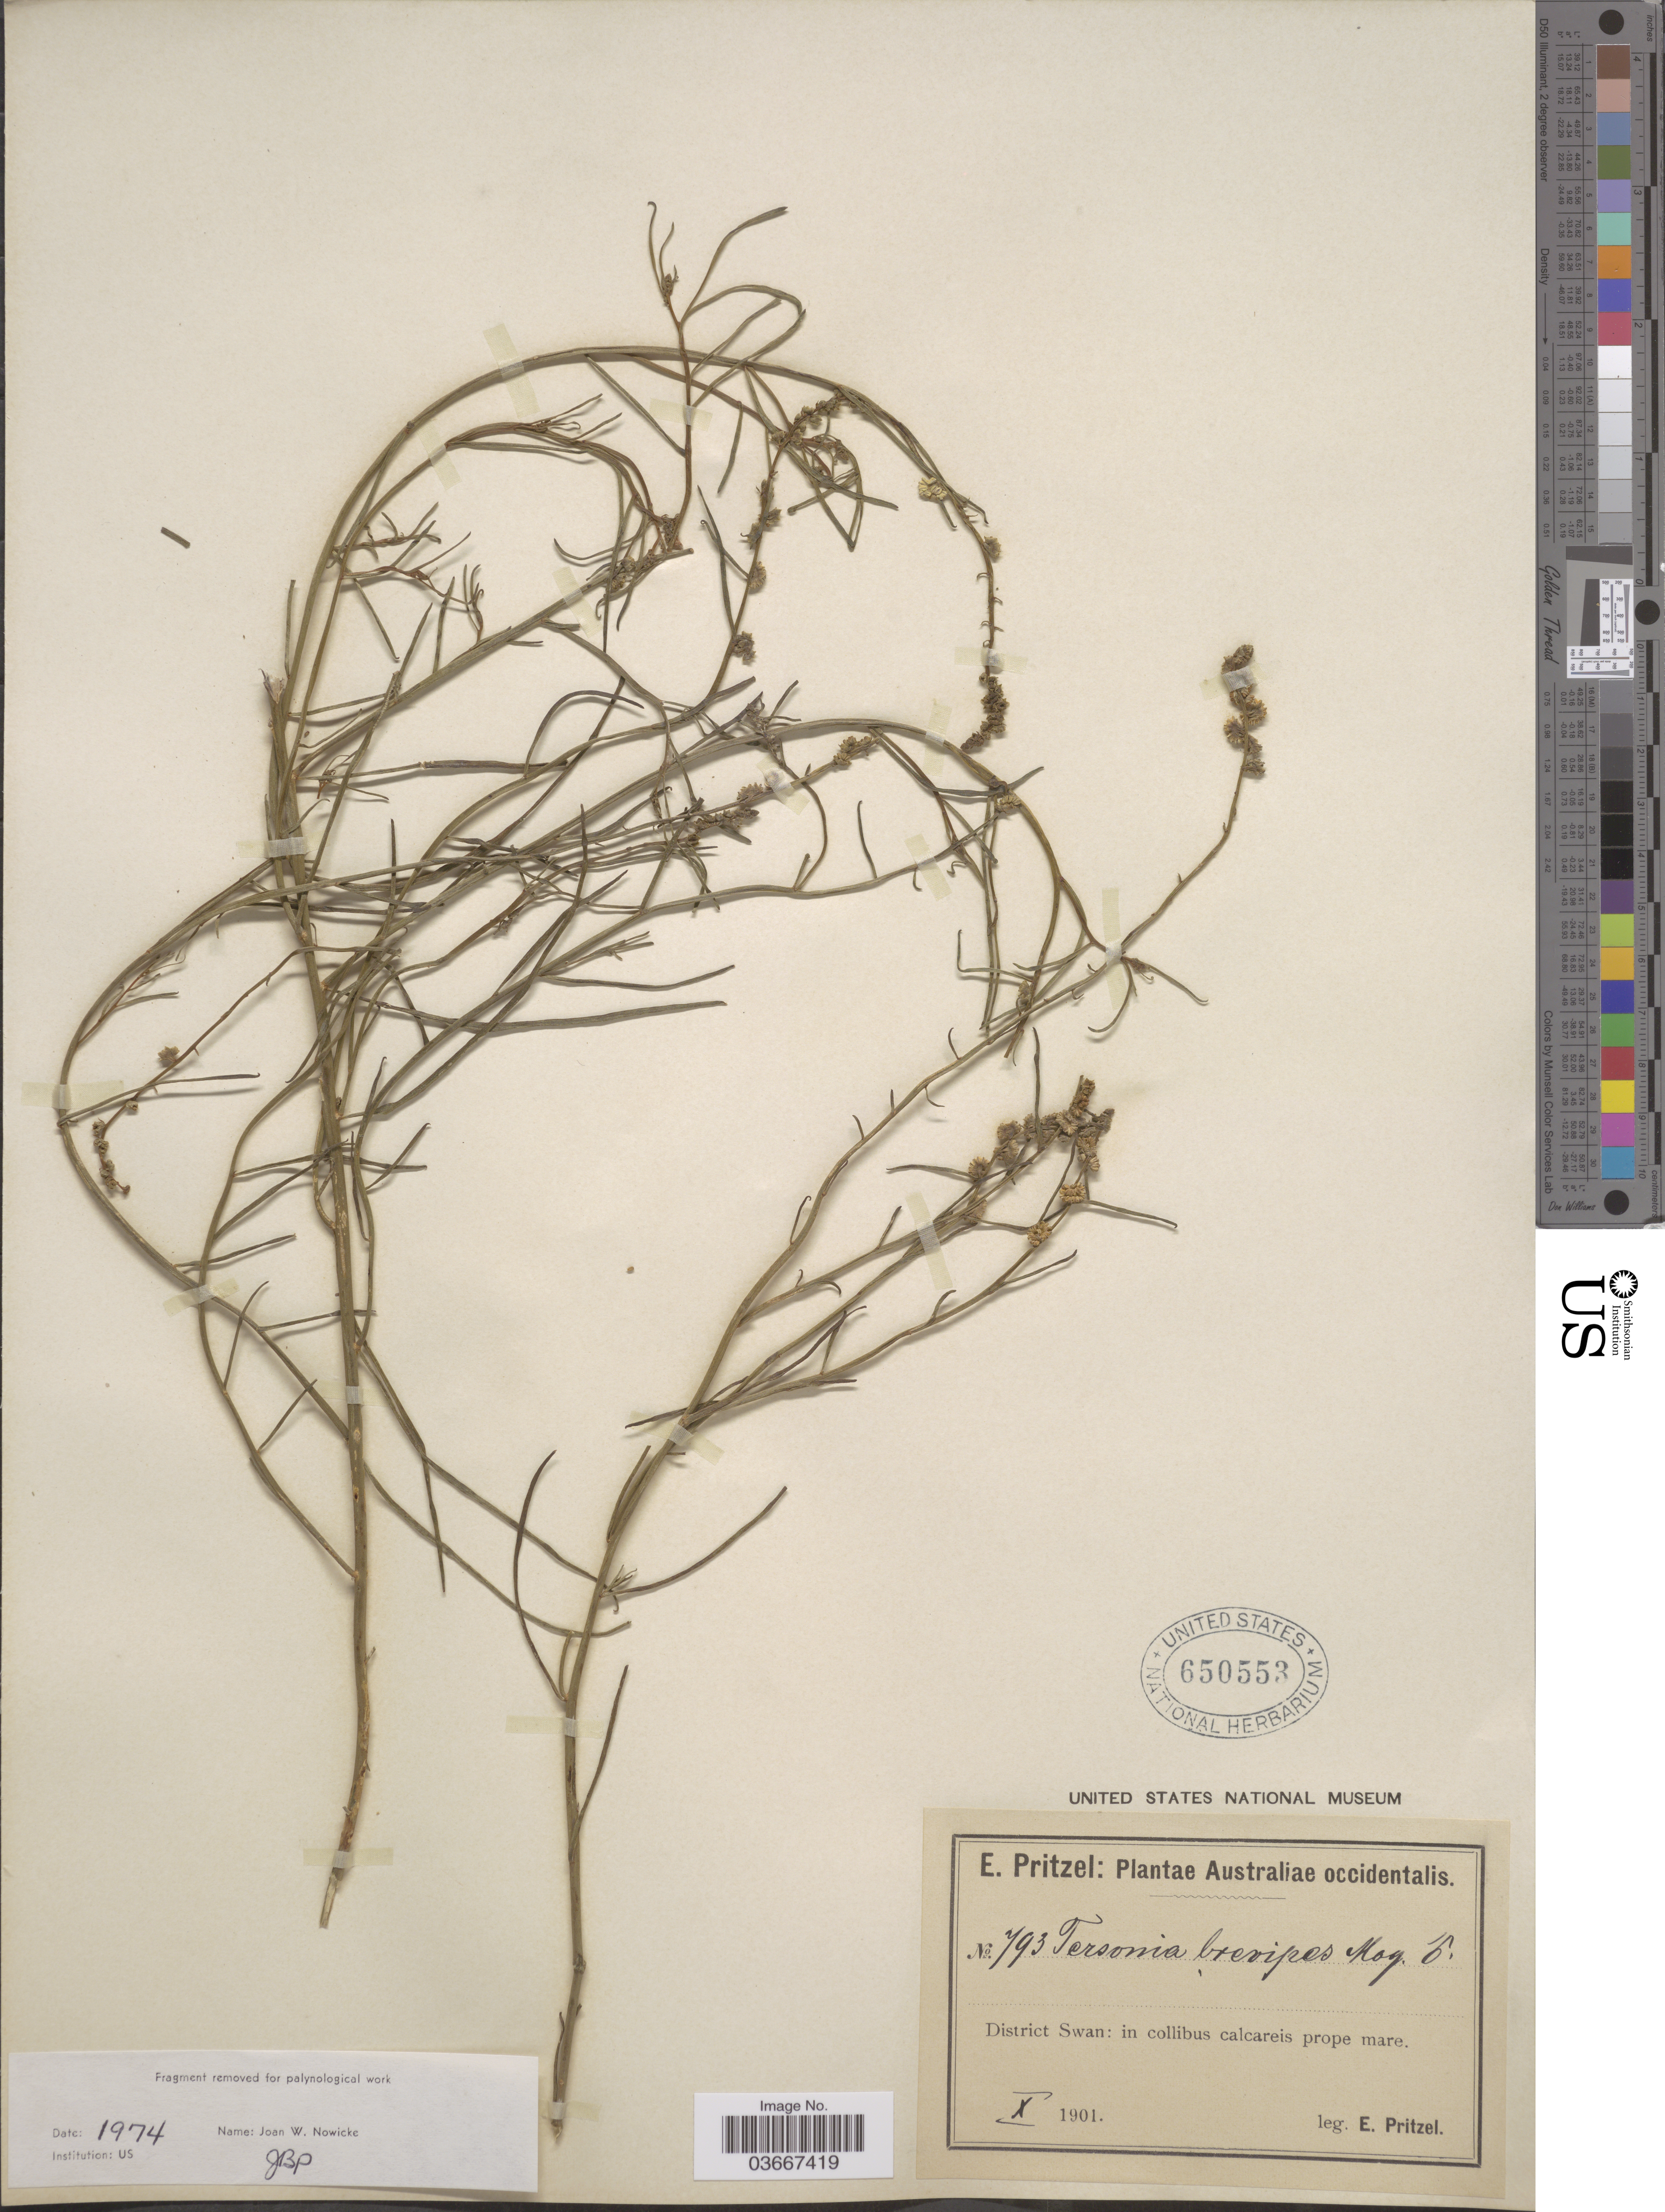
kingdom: Plantae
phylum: Tracheophyta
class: Magnoliopsida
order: Brassicales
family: Gyrostemonaceae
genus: Tersonia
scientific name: Tersonia brevipes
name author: Moq.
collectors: E. G. Pritzel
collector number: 793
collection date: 1901-10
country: Australia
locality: Australiae occidentalis. District Swan.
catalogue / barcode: US 650553